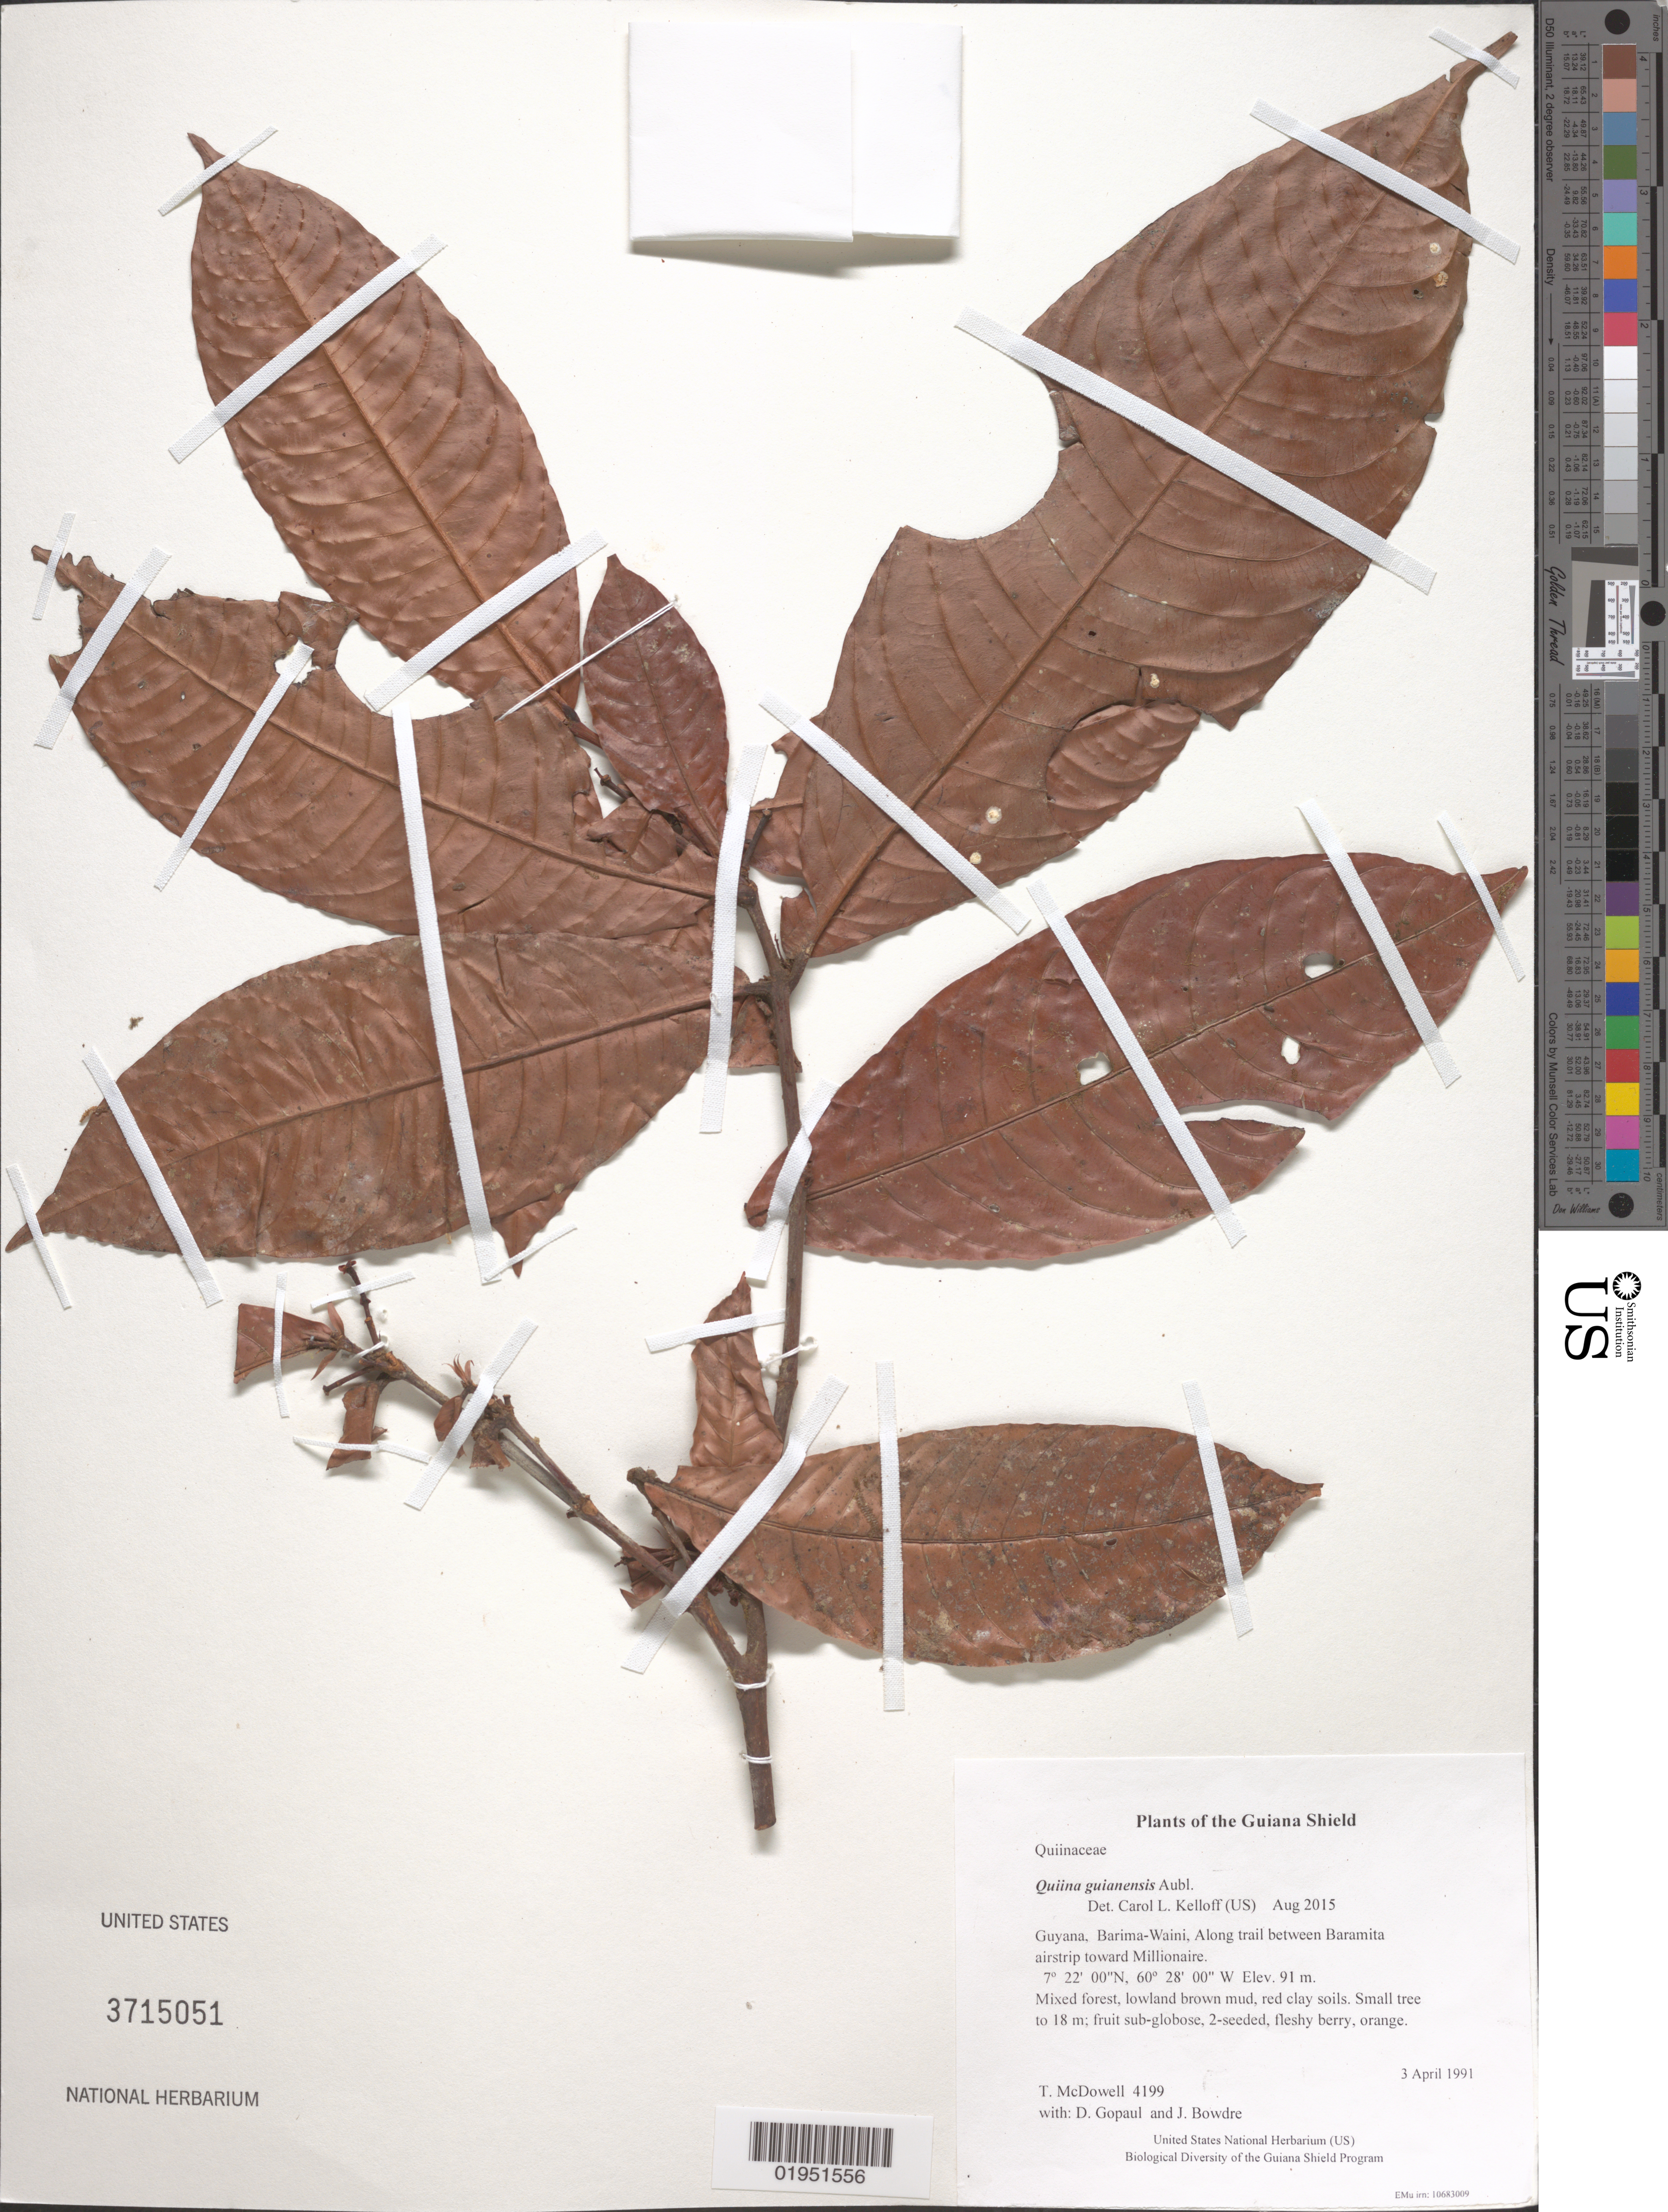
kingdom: Plantae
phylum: Tracheophyta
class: Magnoliopsida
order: Malpighiales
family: Quiinaceae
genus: Quiina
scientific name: Quiina guianensis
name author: Aubl.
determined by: Kelloff, Carol L., (US), Smithsonian Institution - National Museum of Natural History (UNITED STATES)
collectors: T. McDowell, D. Gopaul & J. Bowdre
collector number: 4199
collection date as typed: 3 April 1991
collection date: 1991-04-03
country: Guyana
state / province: Barima-Waini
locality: Along trail between Baramita airstrip toward Millionaire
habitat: Mixed forest, lowland brown mud, red clay soils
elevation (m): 91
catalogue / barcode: US 3715051